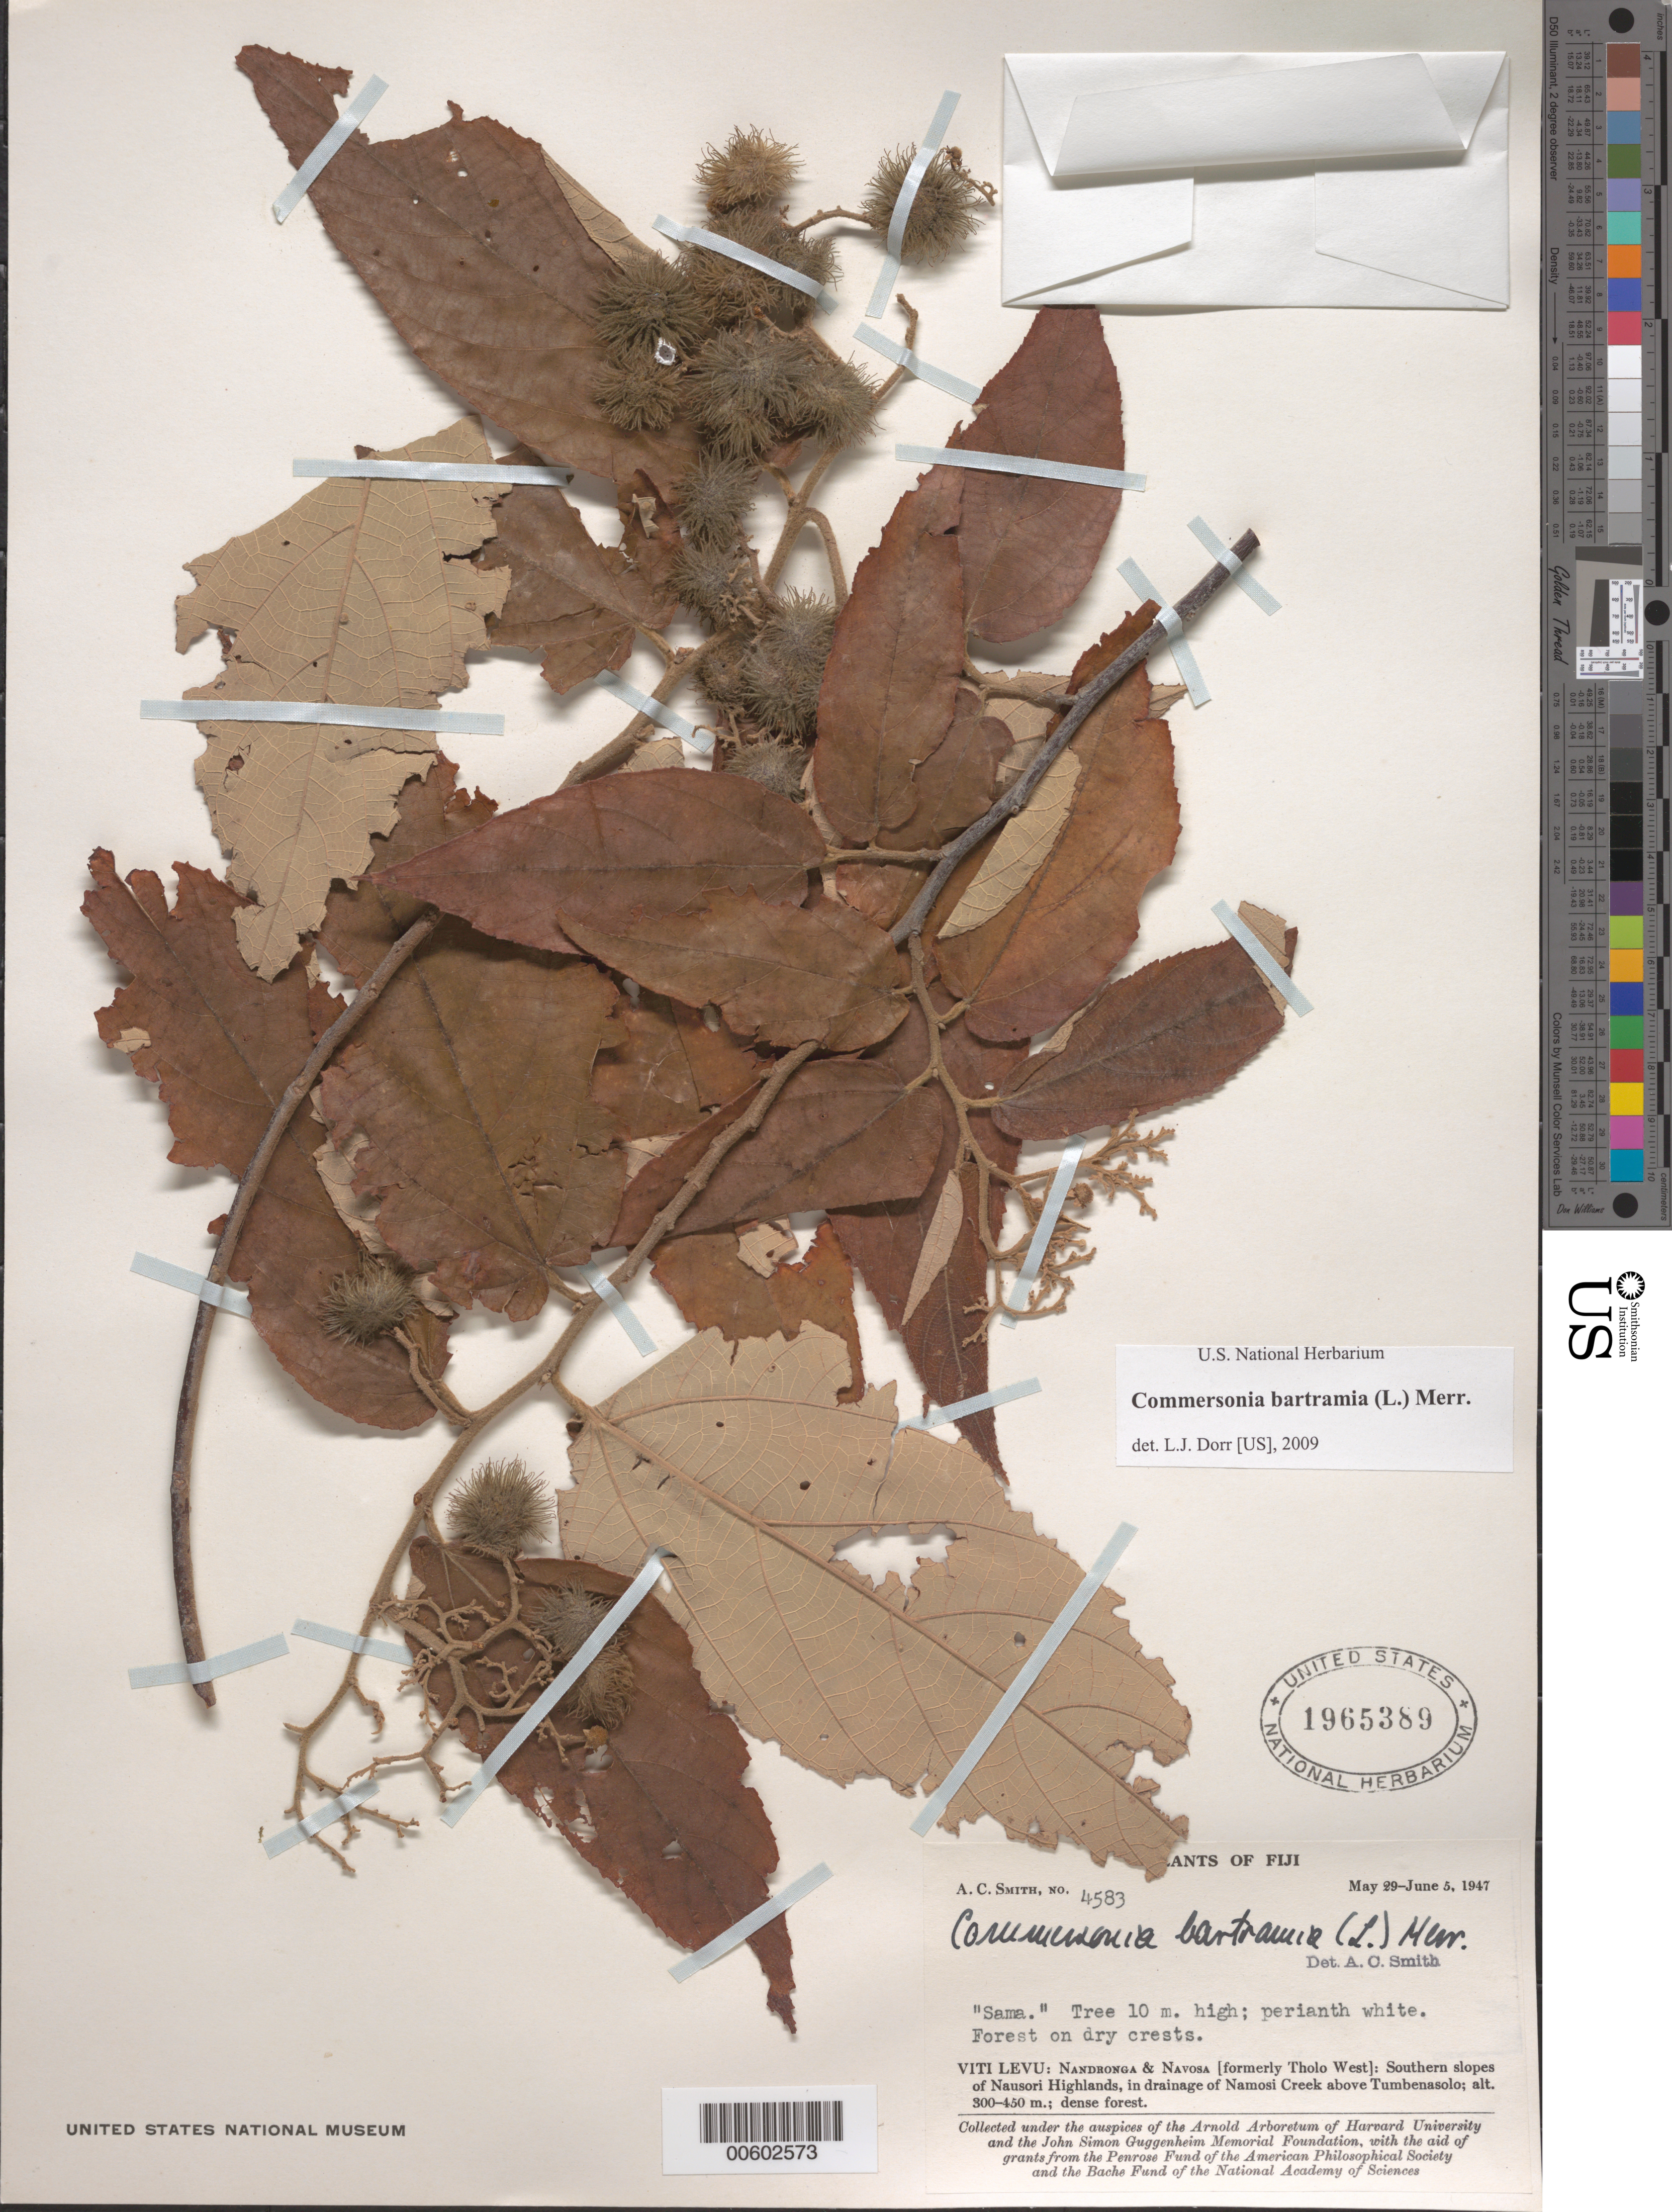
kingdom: Plantae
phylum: Tracheophyta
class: Magnoliopsida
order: Malvales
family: Malvaceae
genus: Commersonia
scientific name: Commersonia bartramia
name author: (L.) Merr.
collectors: A. C. Smith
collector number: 4583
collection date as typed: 29 May 1947 to 05 Jun 1947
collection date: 1947-05-29/1947-06-05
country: Fiji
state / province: Western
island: Viti Levu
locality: Nandronga & Navosa (formerly Tholo West): Southern slopes of Nausori Highlands, in drainage of Namosi Creek above Tumbenasolo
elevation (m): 300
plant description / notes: Common name: Sama; US, A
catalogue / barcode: US 1965389